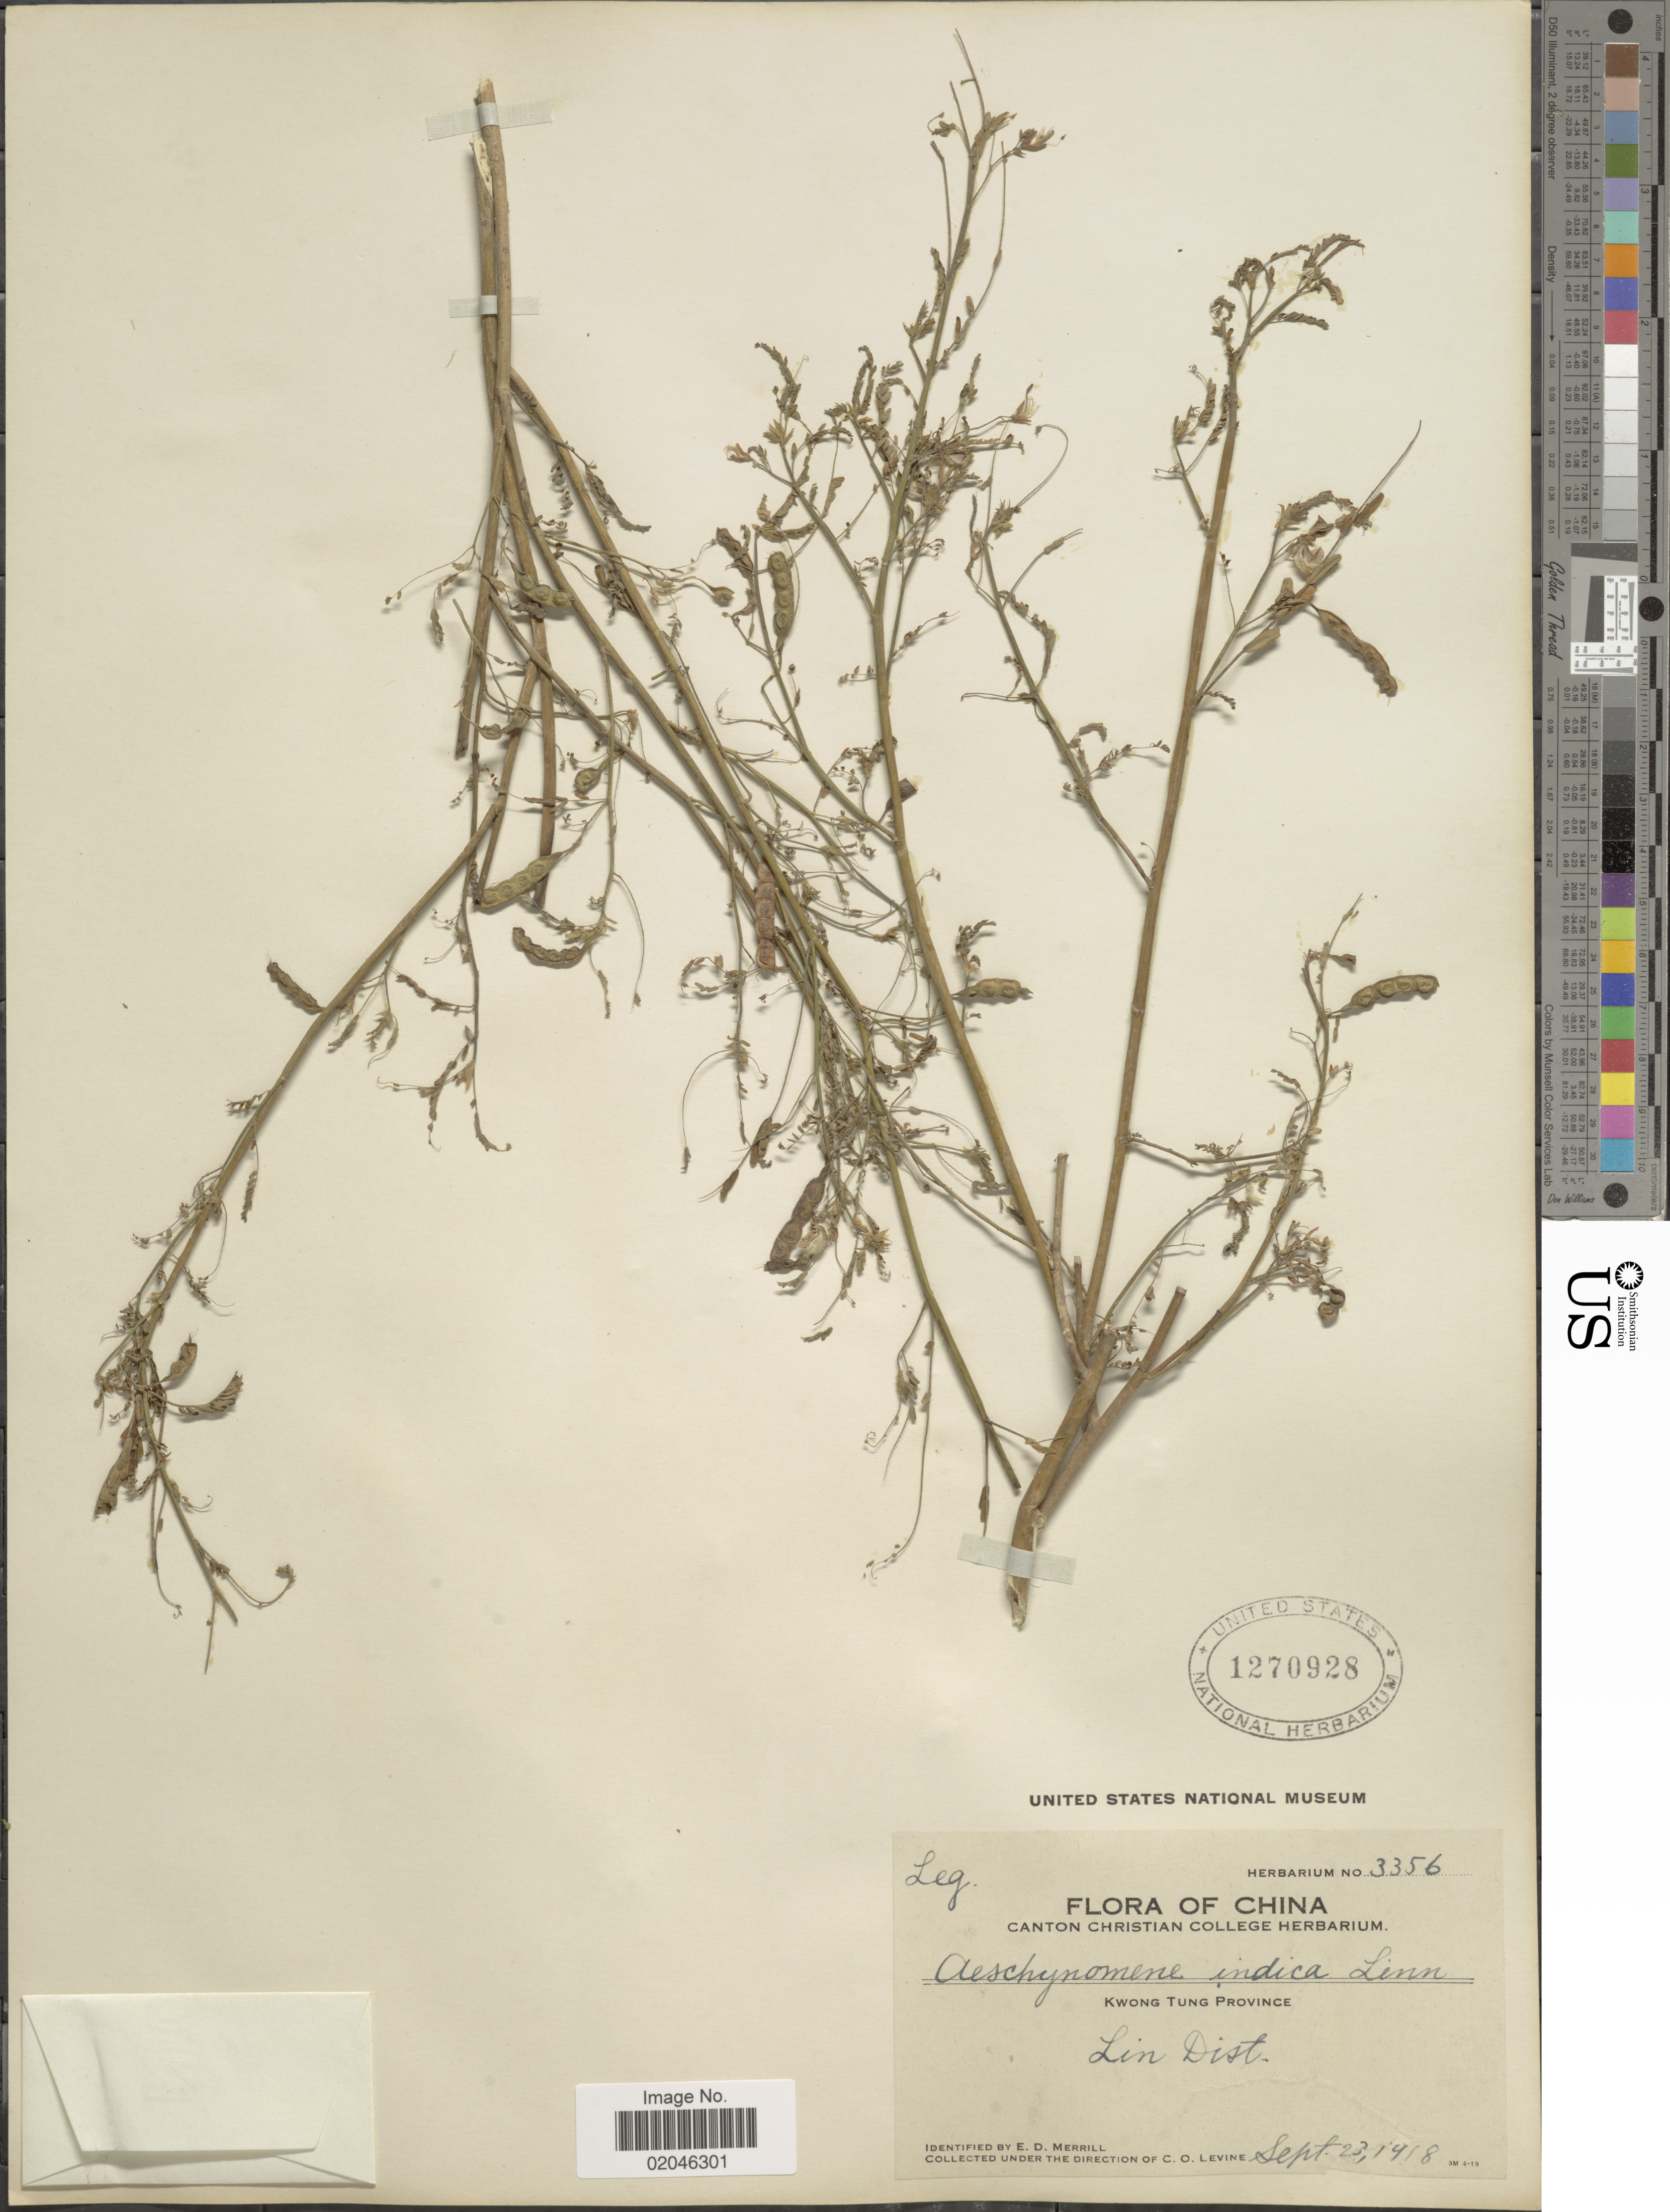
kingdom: Plantae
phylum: Tracheophyta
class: Magnoliopsida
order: Fabales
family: Fabaceae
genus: Aeschynomene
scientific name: Aeschynomene indica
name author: L.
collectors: E. D. Merrill & C. O. Levine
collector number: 23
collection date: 1918-09-23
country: China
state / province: Guangdong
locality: Kwong Tung Province, Lin Dist.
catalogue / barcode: US 1270928